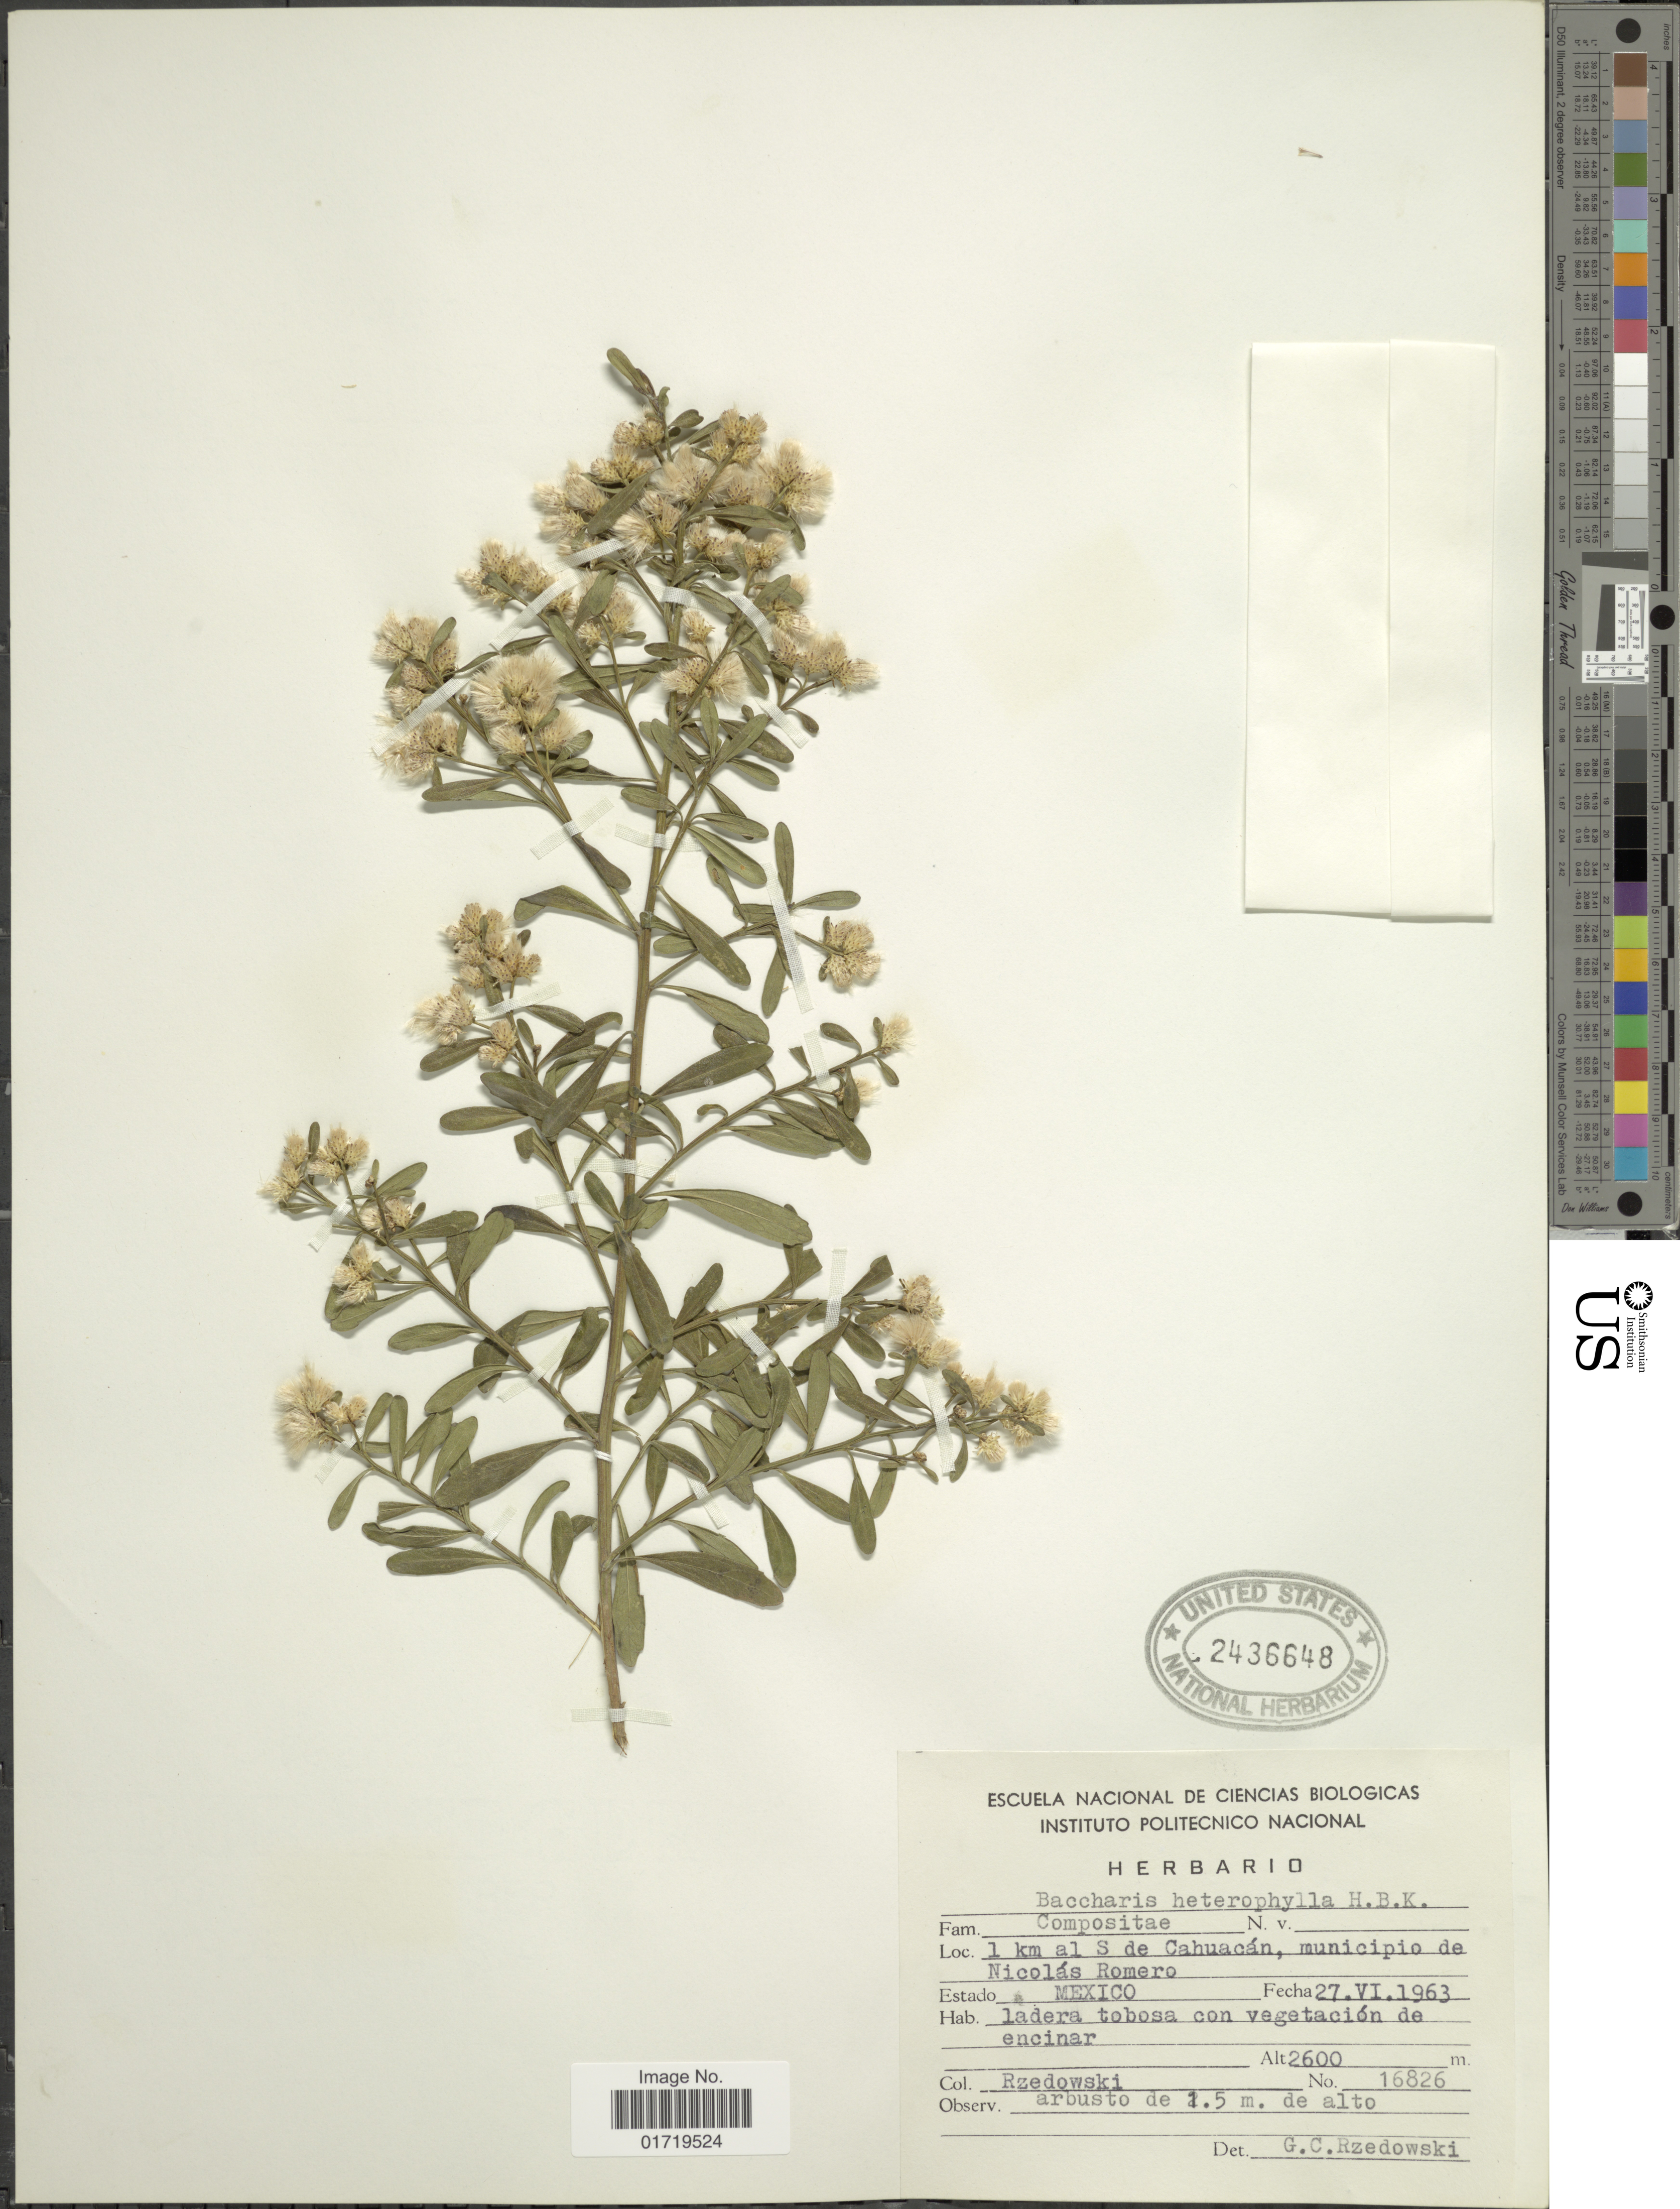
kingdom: Plantae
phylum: Tracheophyta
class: Magnoliopsida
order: Asterales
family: Asteraceae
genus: Baccharis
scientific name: Baccharis heterophylla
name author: Kunth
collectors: Rzedowski, --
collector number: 16826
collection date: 1963-06-27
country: Mexico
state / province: México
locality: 1 km al S de Cahuacan, municipio de Nicolas Romero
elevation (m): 2600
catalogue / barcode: US 2436648